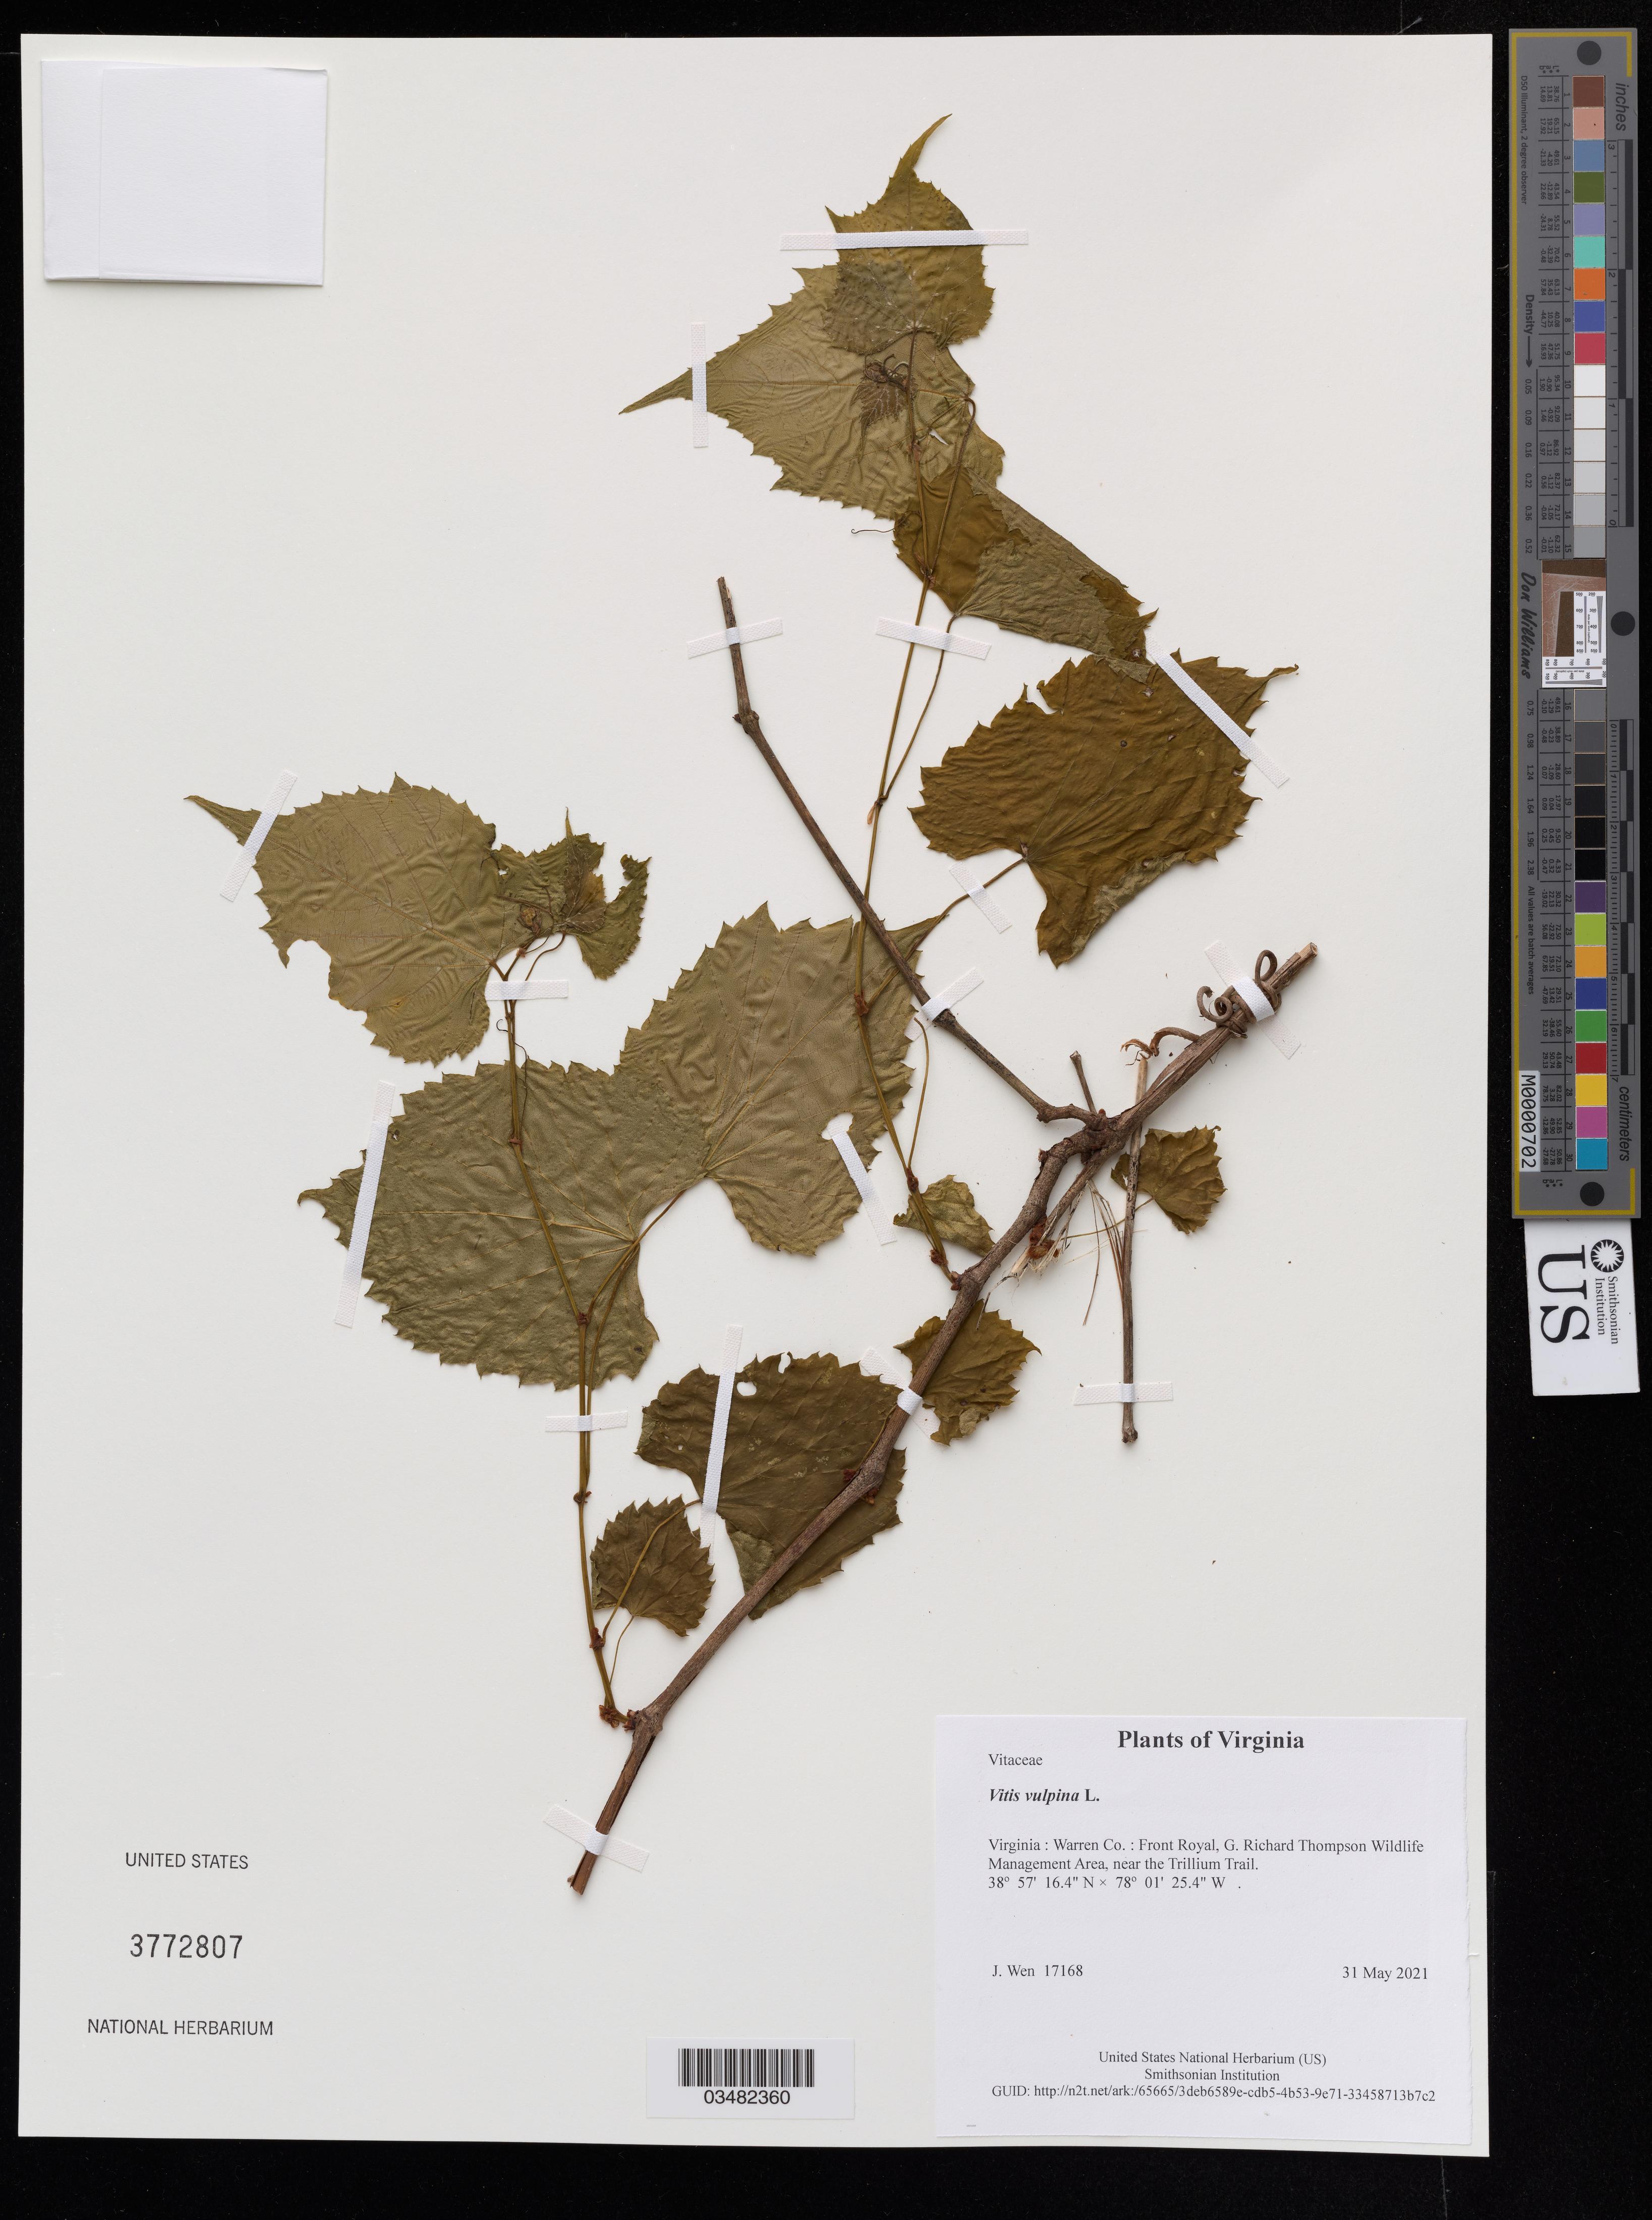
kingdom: Plantae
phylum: Tracheophyta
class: Magnoliopsida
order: Vitales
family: Vitaceae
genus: Vitis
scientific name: Vitis vulpina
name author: L.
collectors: J. Wen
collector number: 17168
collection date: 2021-05-31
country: United States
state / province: Virginia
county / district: Warren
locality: Front Royal, G. Richard Thompson Wildlife Management Area, near the Trillium Trail.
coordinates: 38 57 16.4 N, 78 01 25.4 W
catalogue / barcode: US 3772807